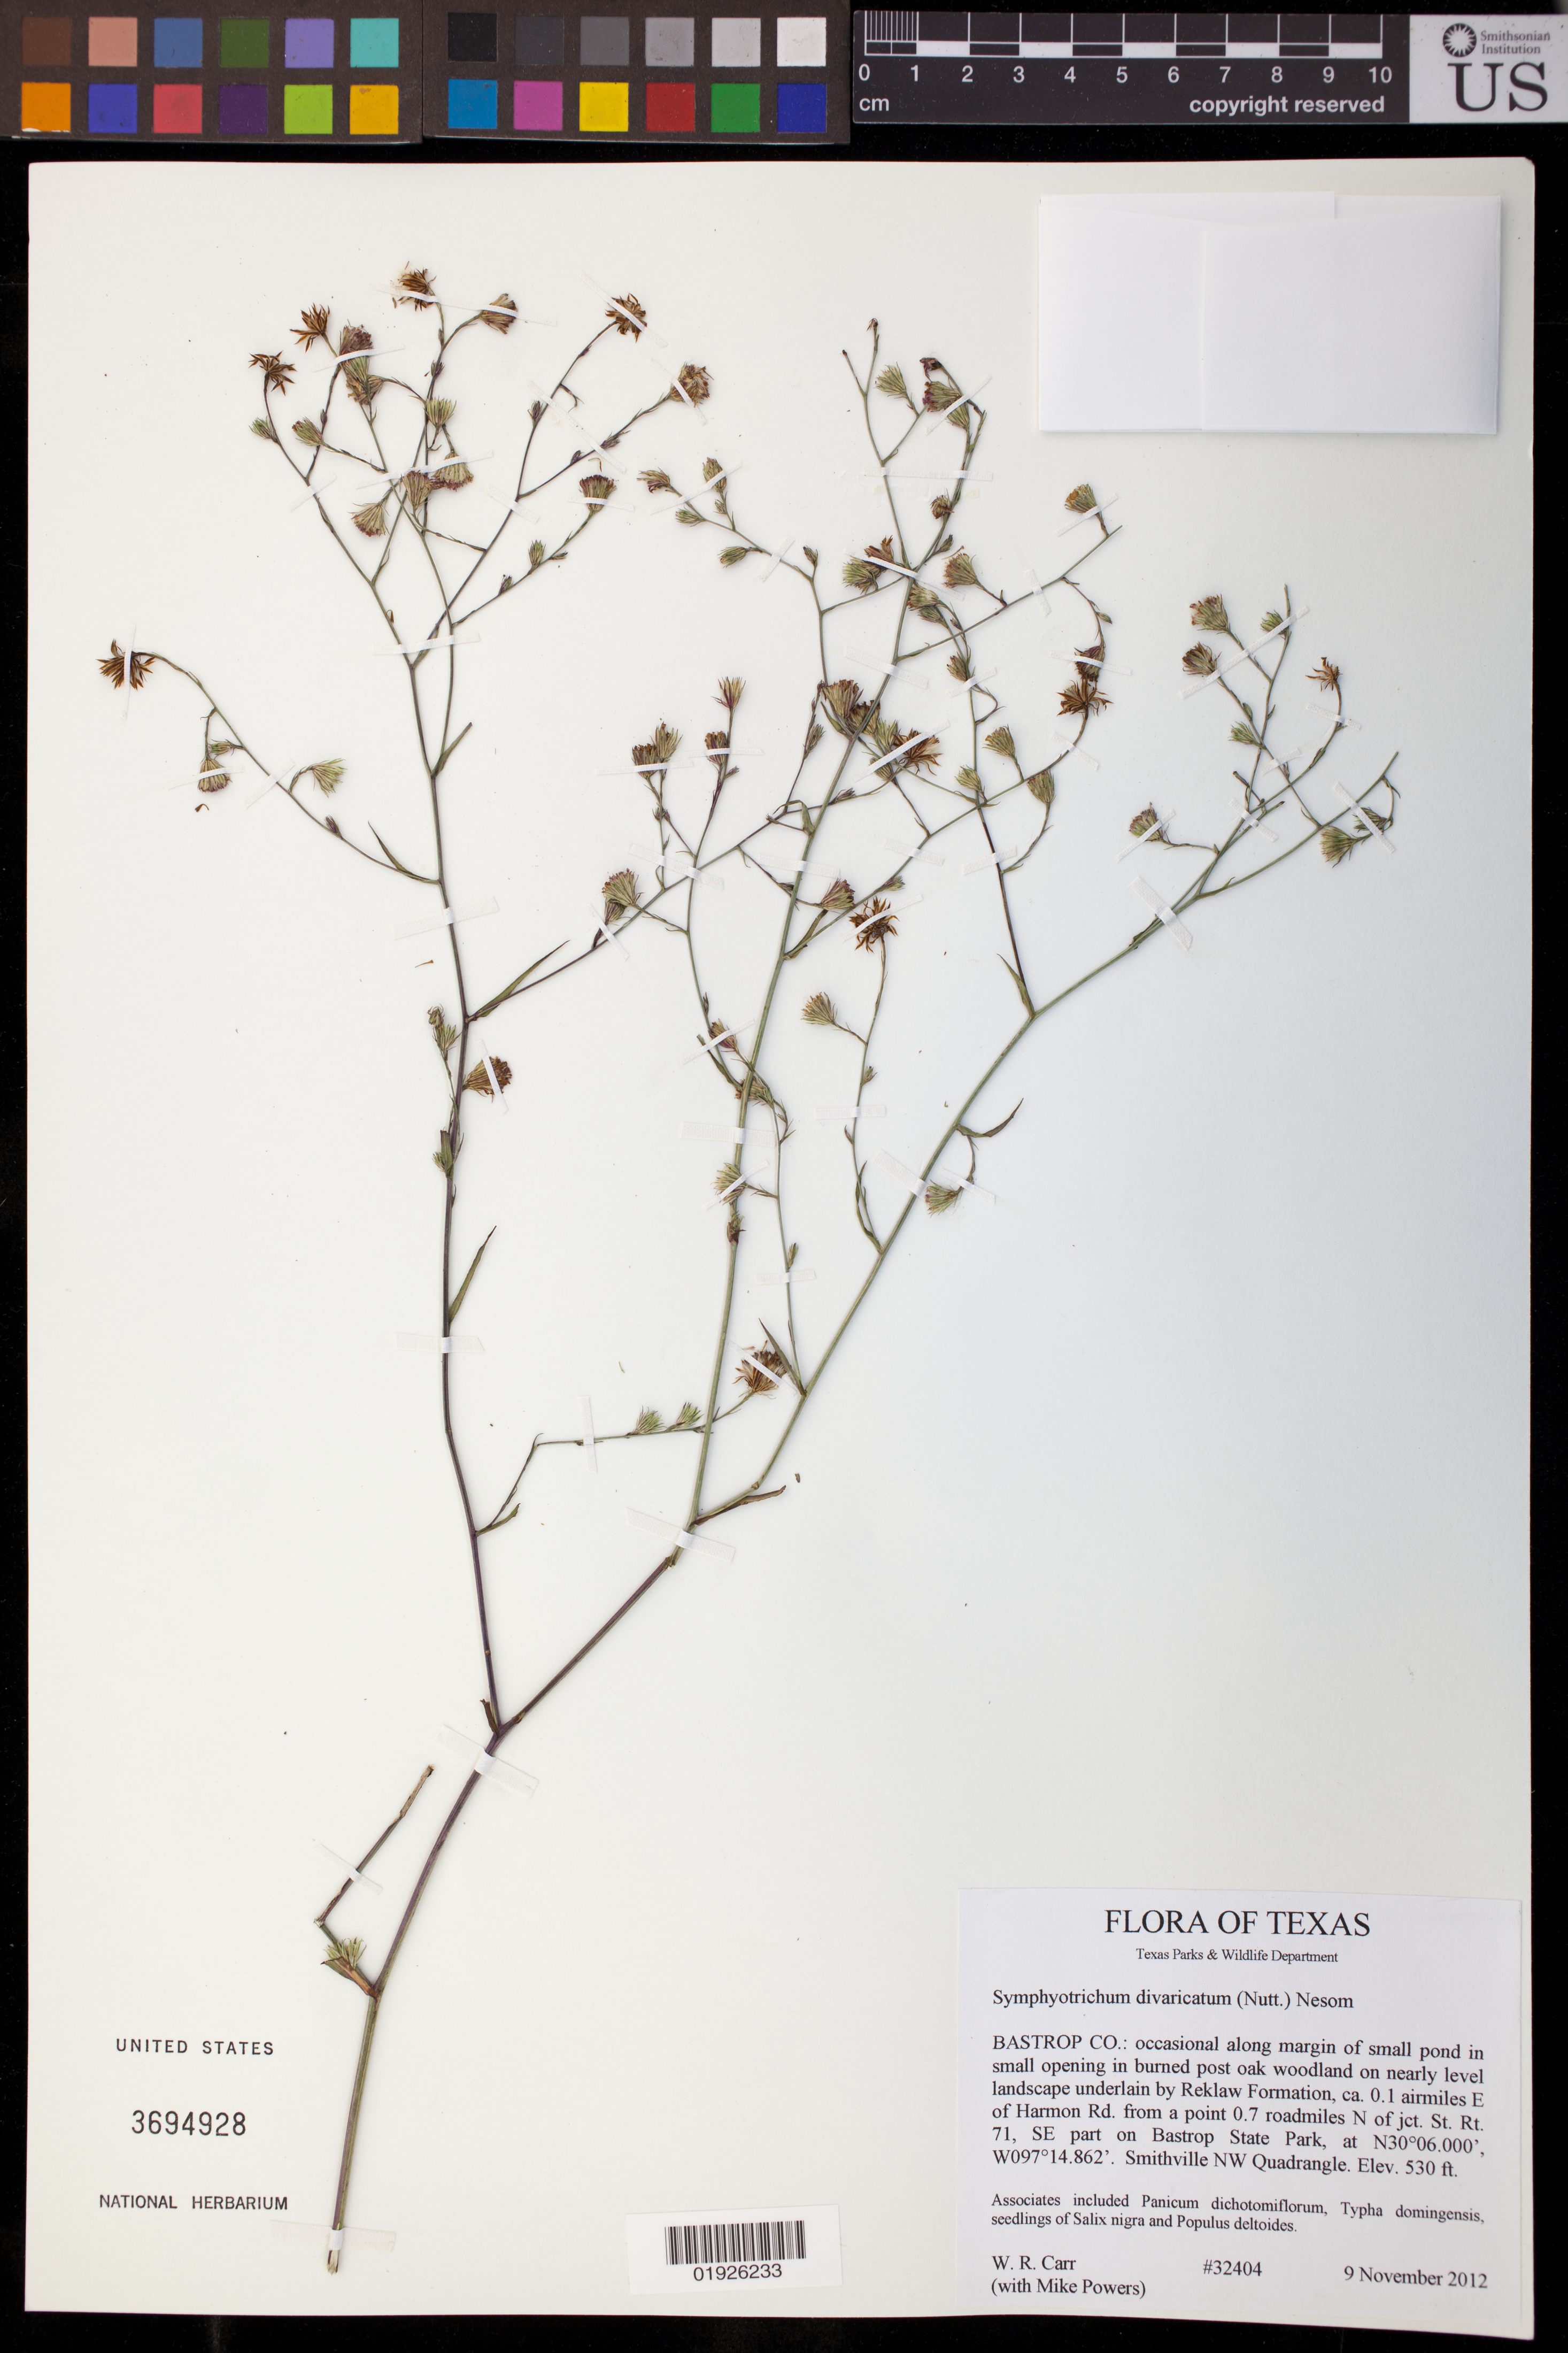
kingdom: Plantae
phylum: Tracheophyta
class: Magnoliopsida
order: Asterales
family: Asteraceae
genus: Symphyotrichum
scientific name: Symphyotrichum divaricatum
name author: (Nutt.) G.L. Nesom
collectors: W. Carr & M. Powers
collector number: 32404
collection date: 2012-11-09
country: United States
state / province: Texas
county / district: Bastrop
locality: Ca. 0.1 airmiles E of Harmon Rd. from a point 0.7 roadmiles N of jct. St. Rt. 71, SE part on Bastrop State Park. Smithville NW Quadrangle.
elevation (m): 162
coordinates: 30 06.000 N, 097 14.862 W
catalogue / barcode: US 3694928